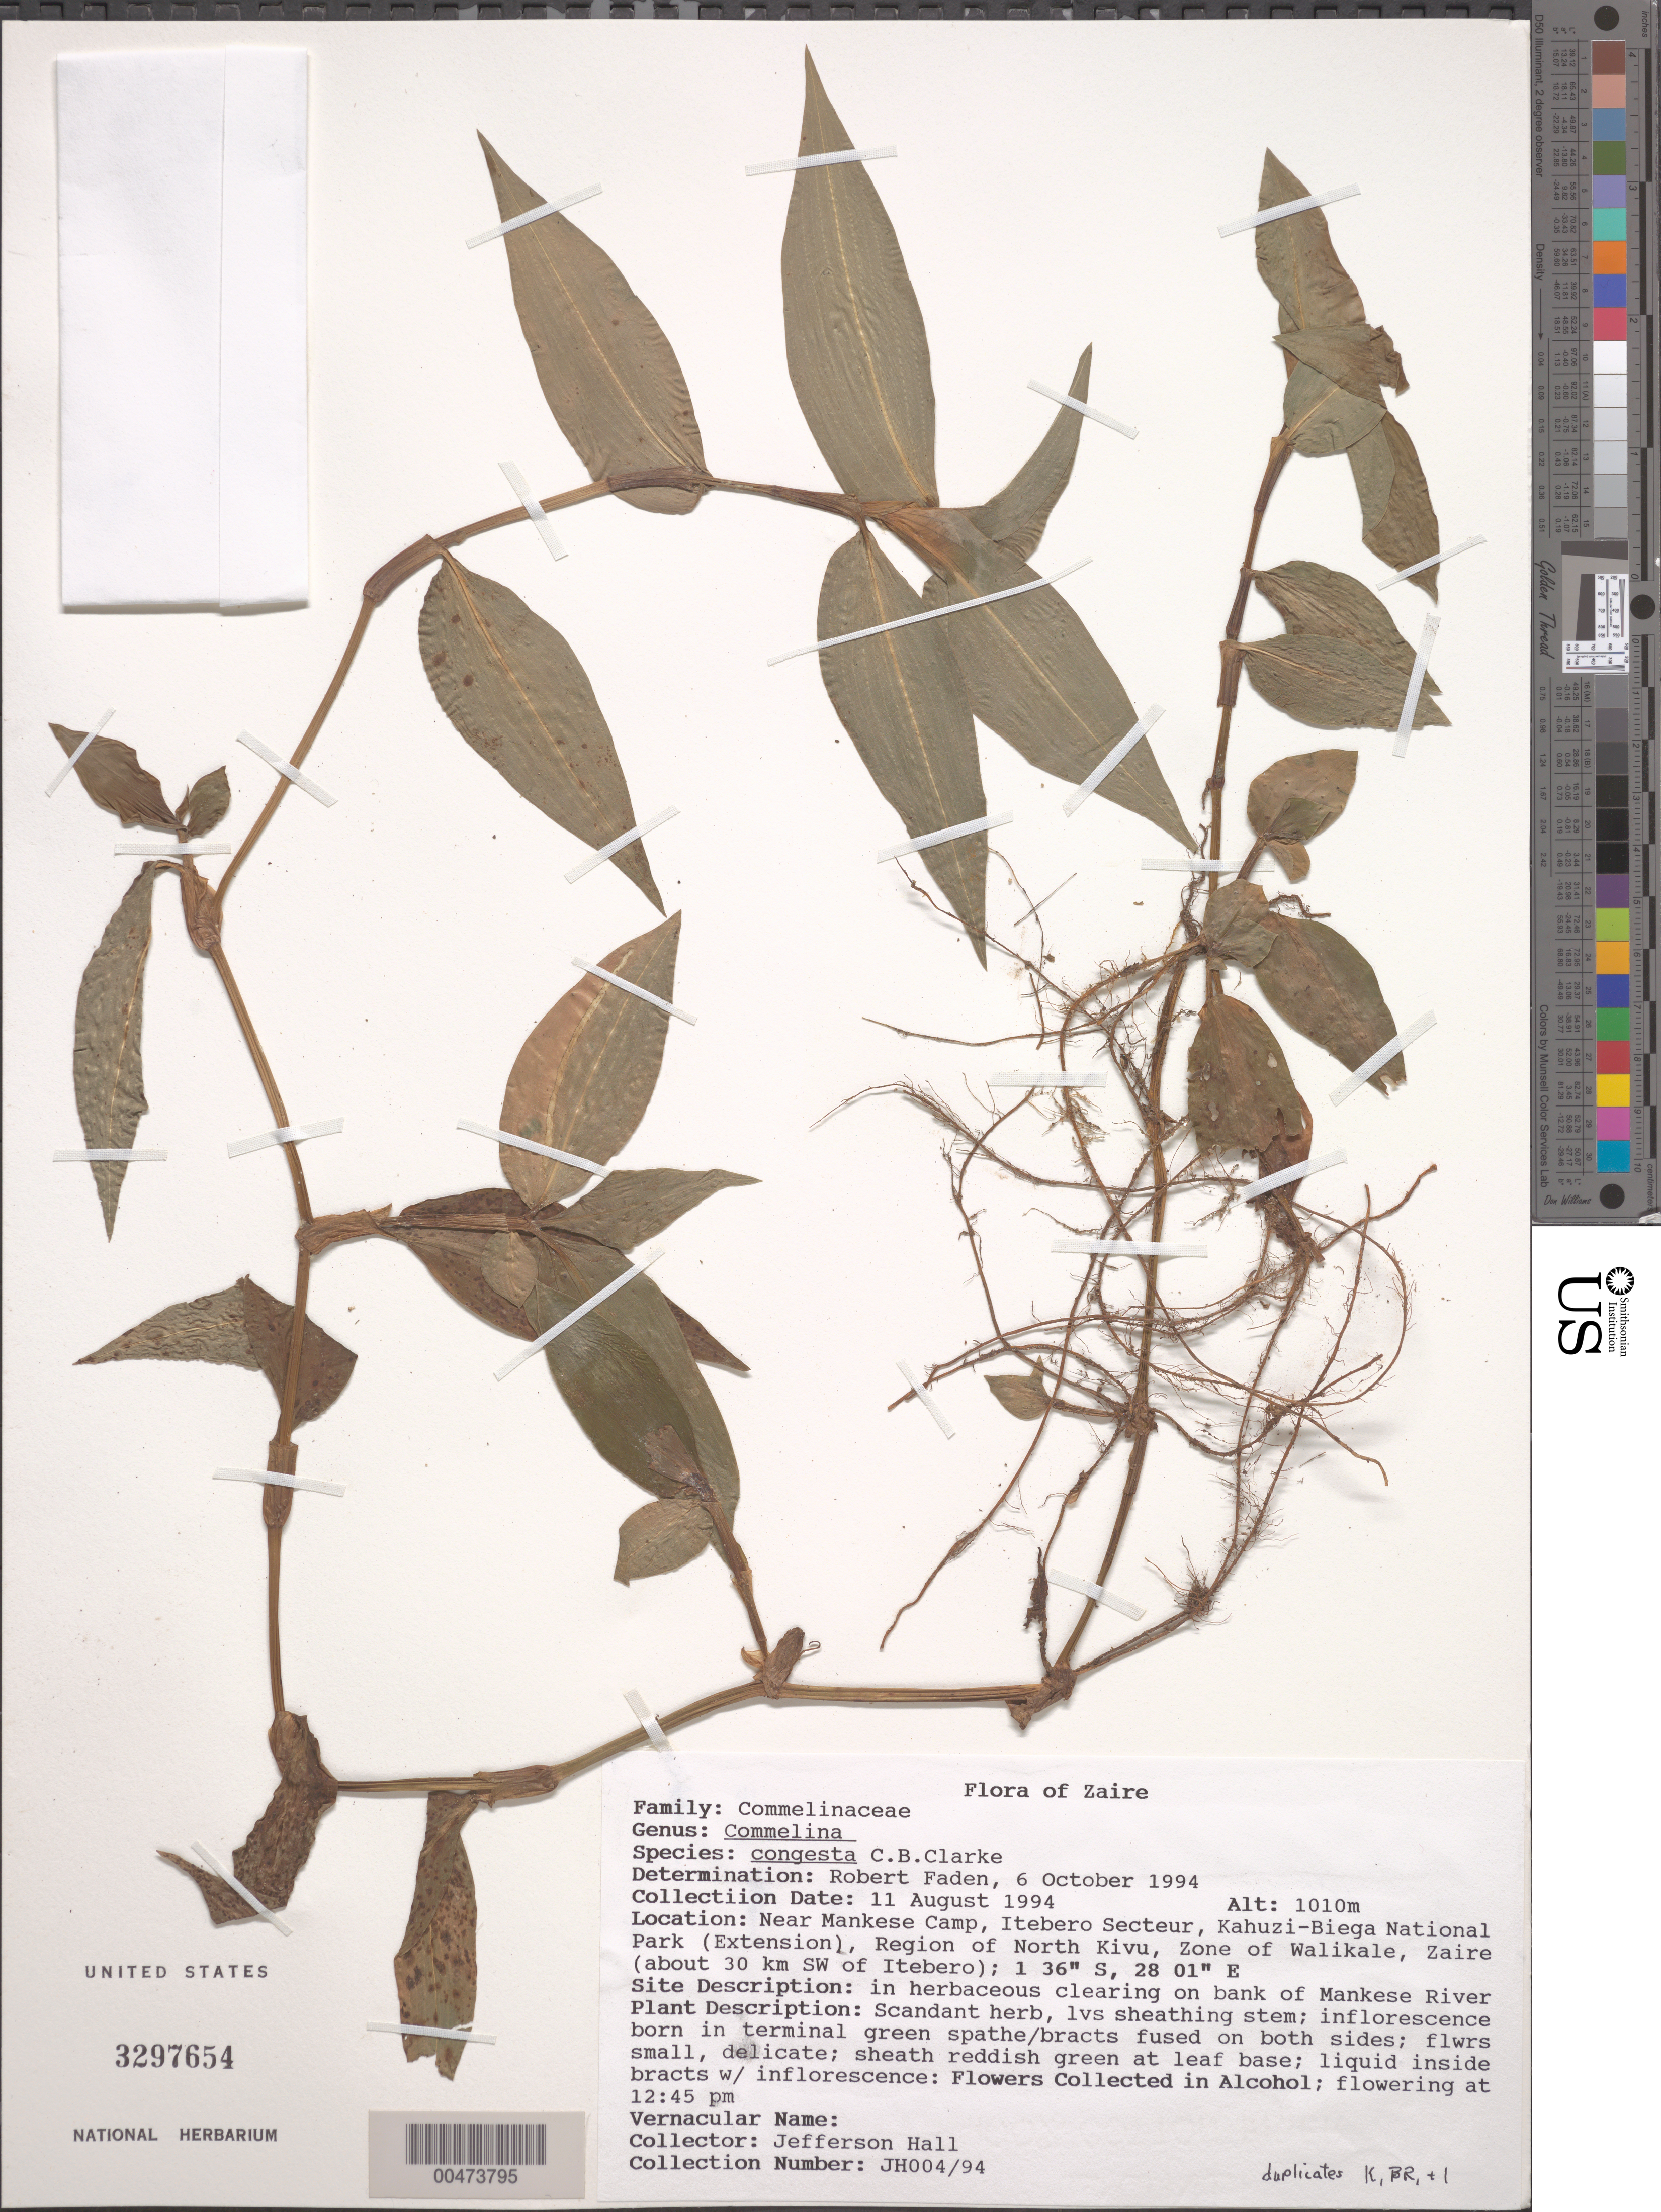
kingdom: Plantae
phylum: Tracheophyta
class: Liliopsida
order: Commelinales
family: Commelinaceae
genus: Commelina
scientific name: Commelina congesta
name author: C.B. Clarke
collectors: J. Hall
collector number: Jh004/94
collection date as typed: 11 Aug 1994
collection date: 1994-08-11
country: Congo, Democratic Republic of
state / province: Sud-Kivu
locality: Mankese camp, Itebero secteur, Kahuzi-Biega National Park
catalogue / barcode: US 3297654